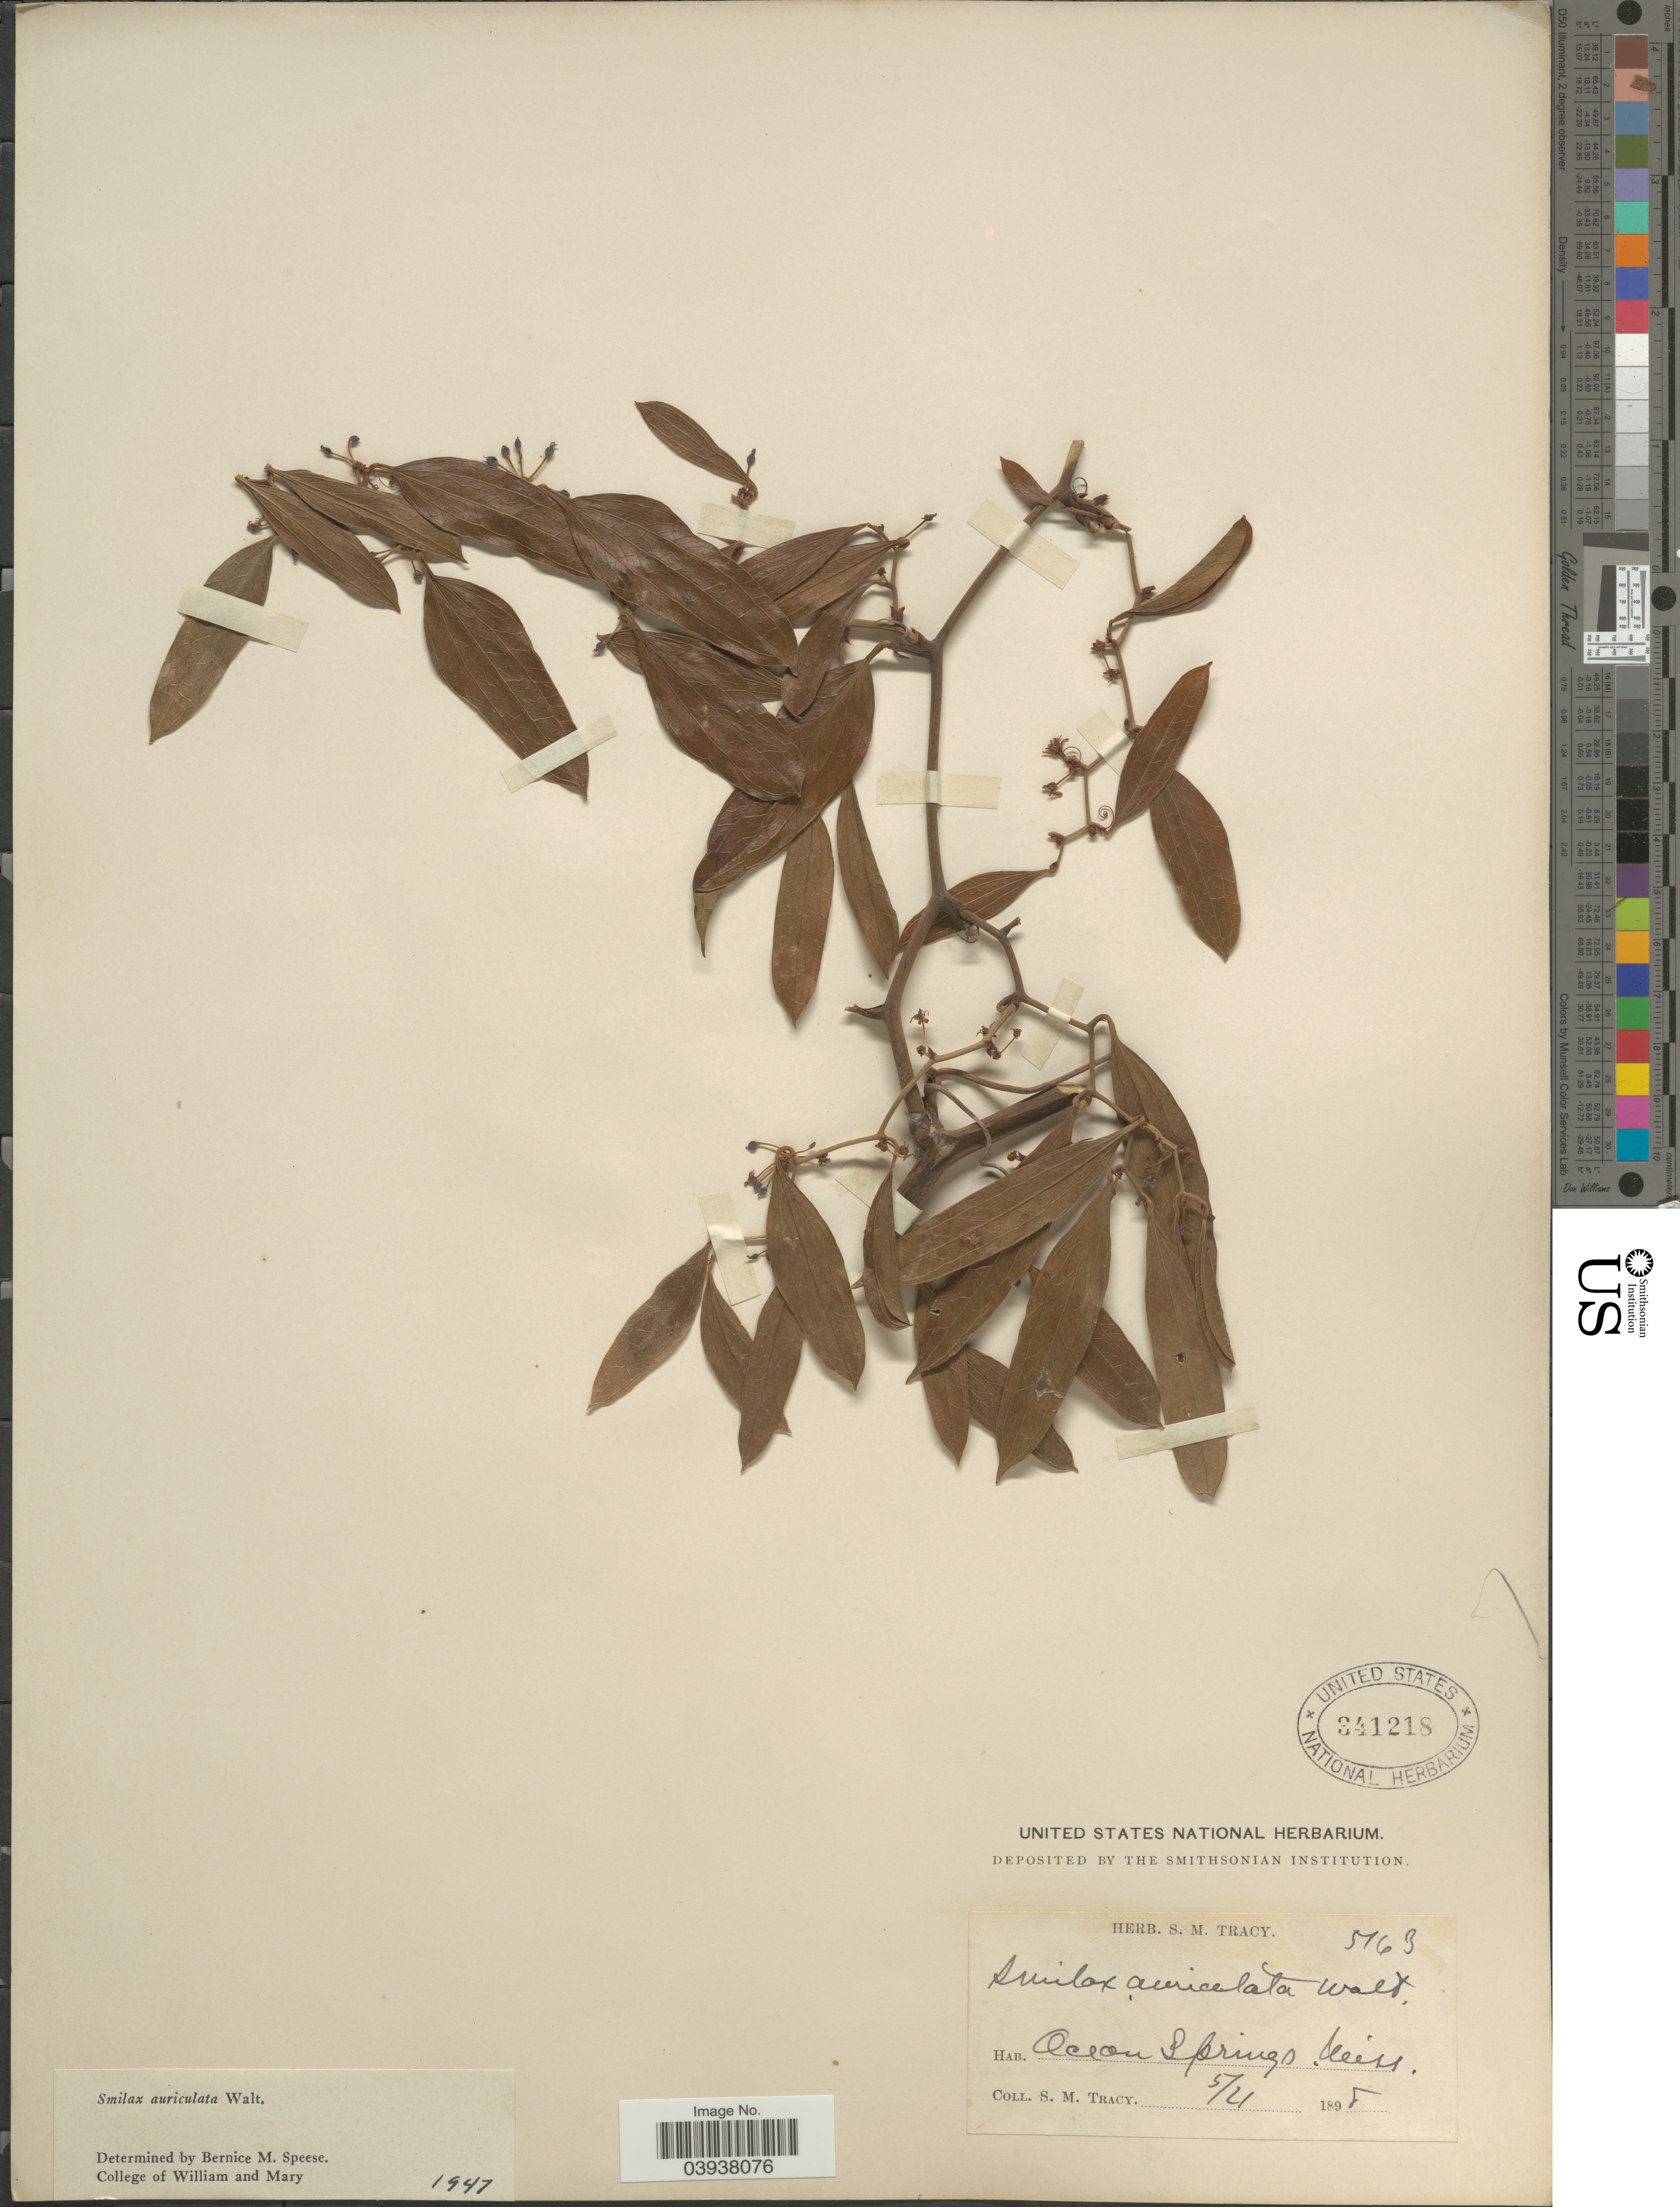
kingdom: Plantae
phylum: Tracheophyta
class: Liliopsida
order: Liliales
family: Smilacaceae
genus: Smilax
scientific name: Smilax auriculata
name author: Walter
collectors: S. M. Tracy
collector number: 5163*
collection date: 1898-05-21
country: United States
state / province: Mississippi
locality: Ocean Springs.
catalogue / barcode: US 341218